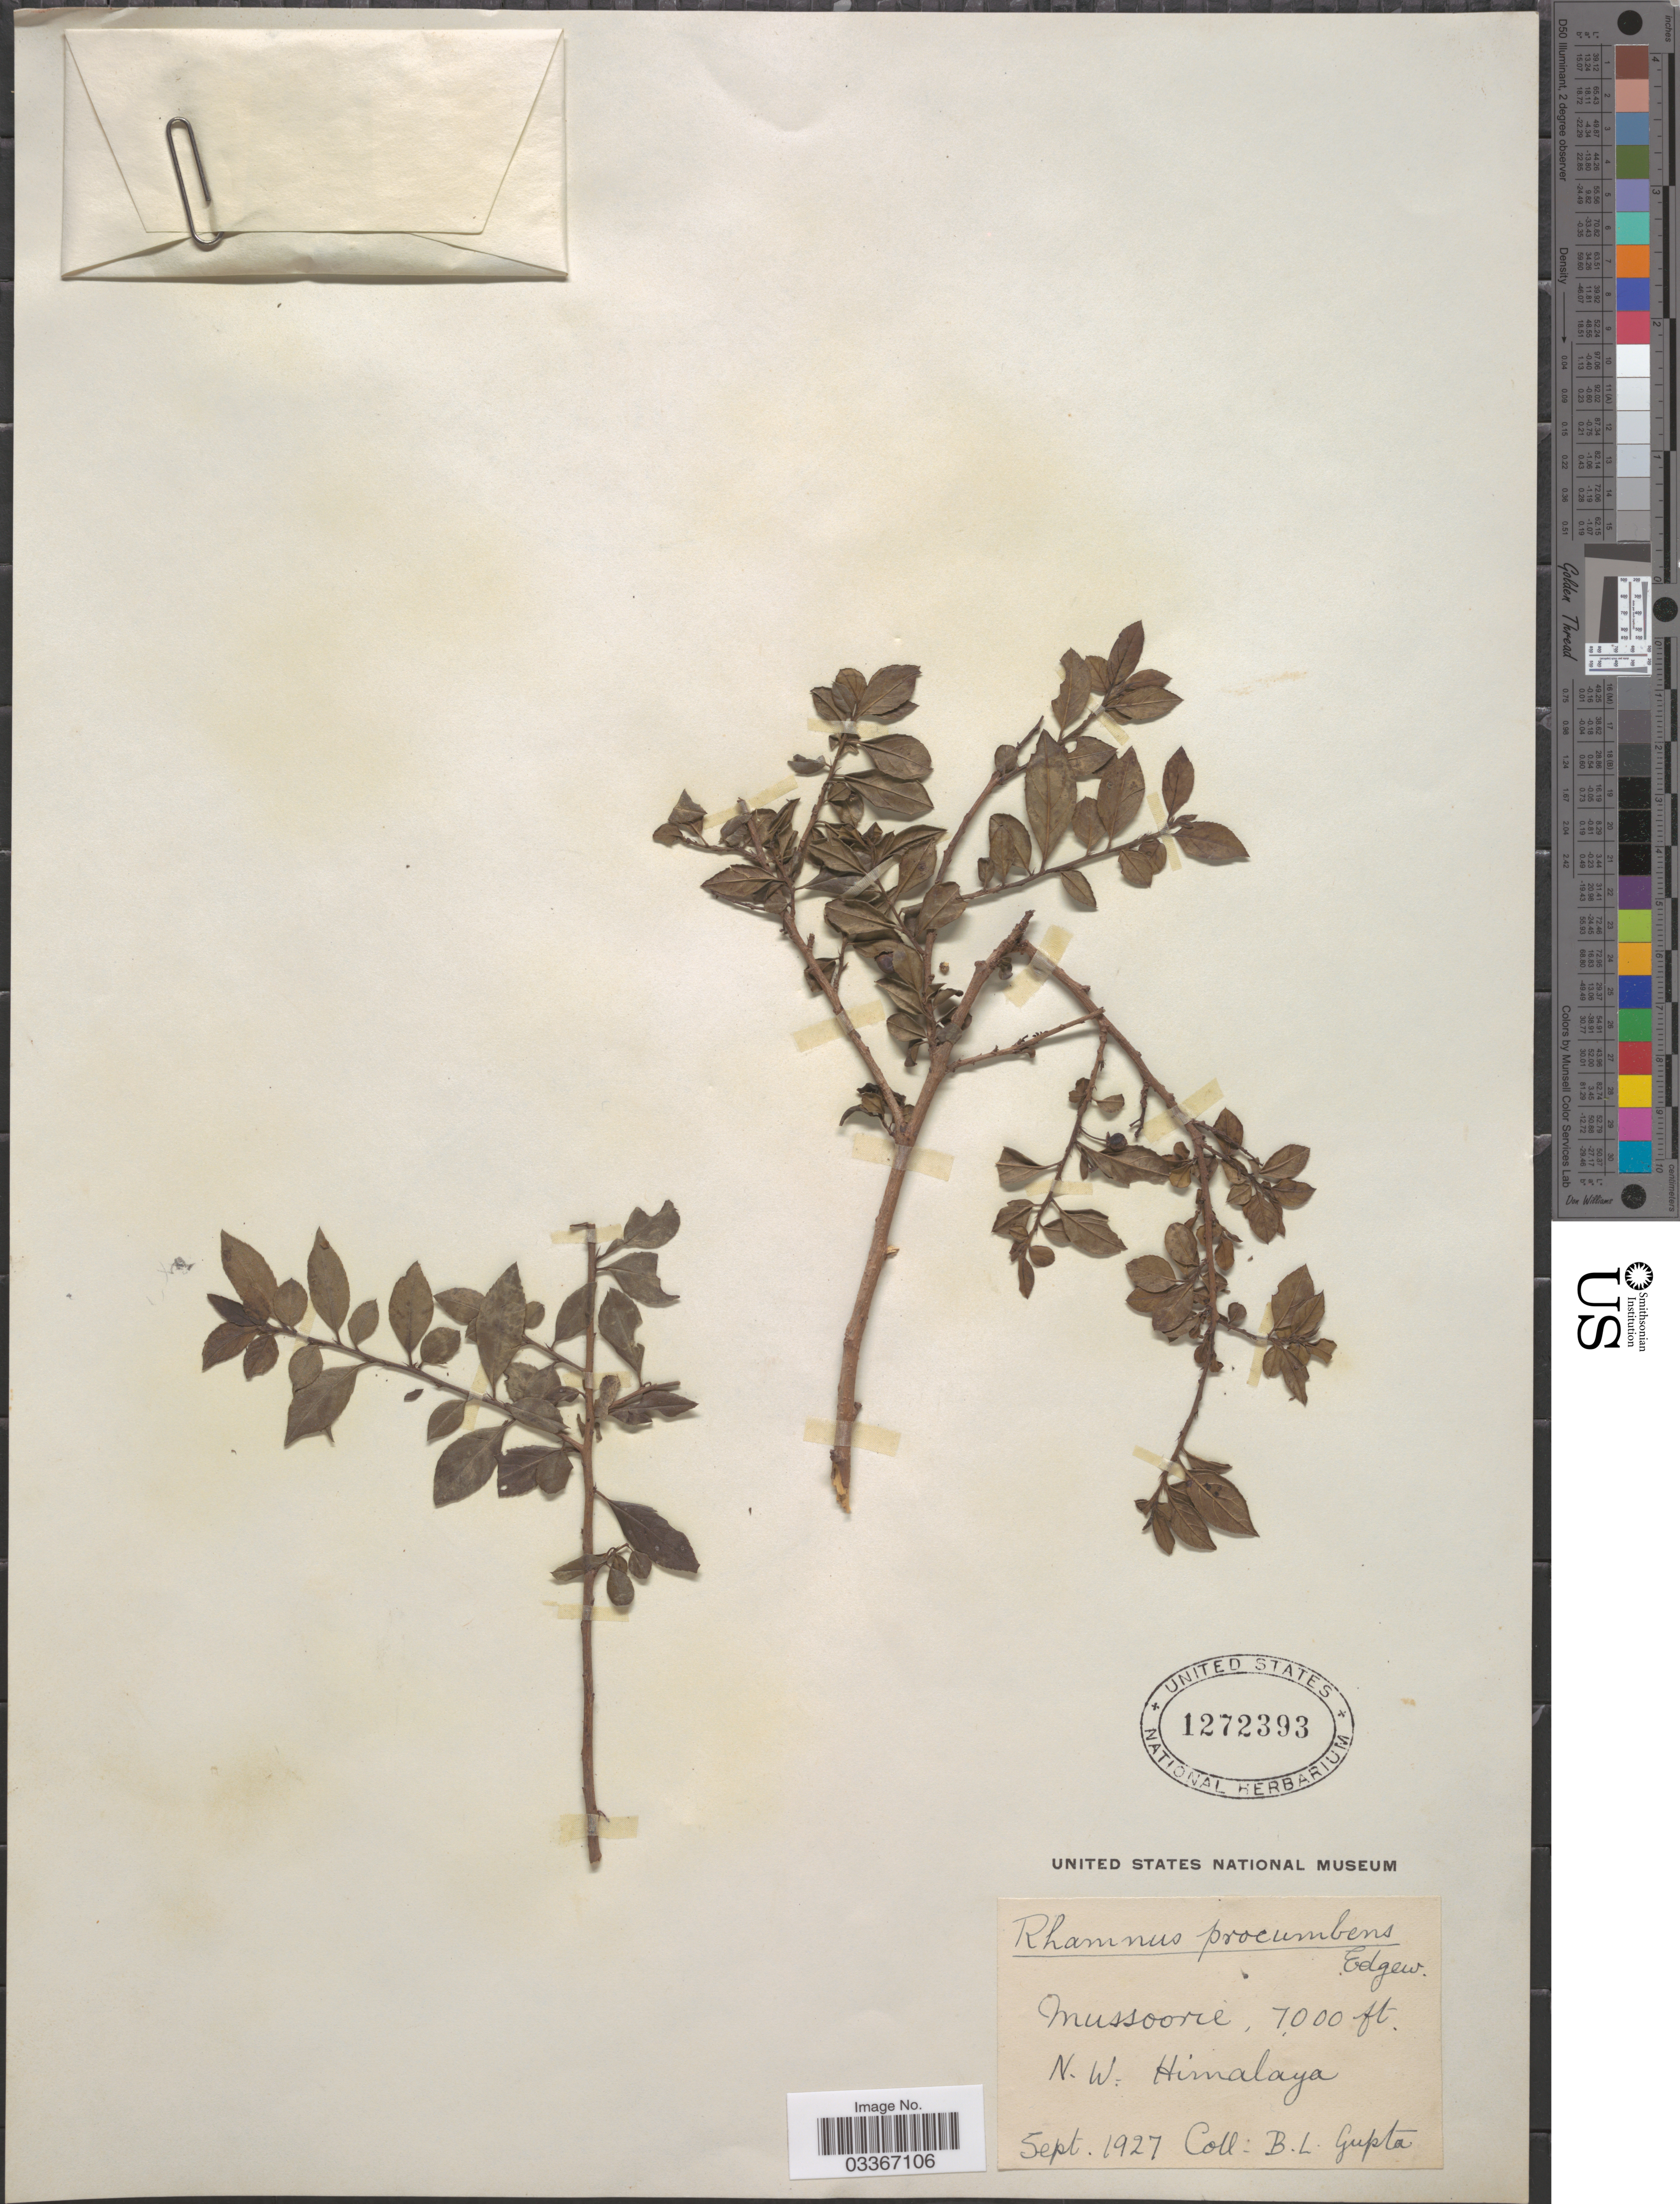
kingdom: Plantae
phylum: Tracheophyta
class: Magnoliopsida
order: Rosales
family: Rhamnaceae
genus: Rhamnus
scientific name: Rhamnus procumbens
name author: Edgew.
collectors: B. L. Gupta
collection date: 1927-09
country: India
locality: Mussoore. N. W. Himalaya.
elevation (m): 2134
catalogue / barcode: US 1272393